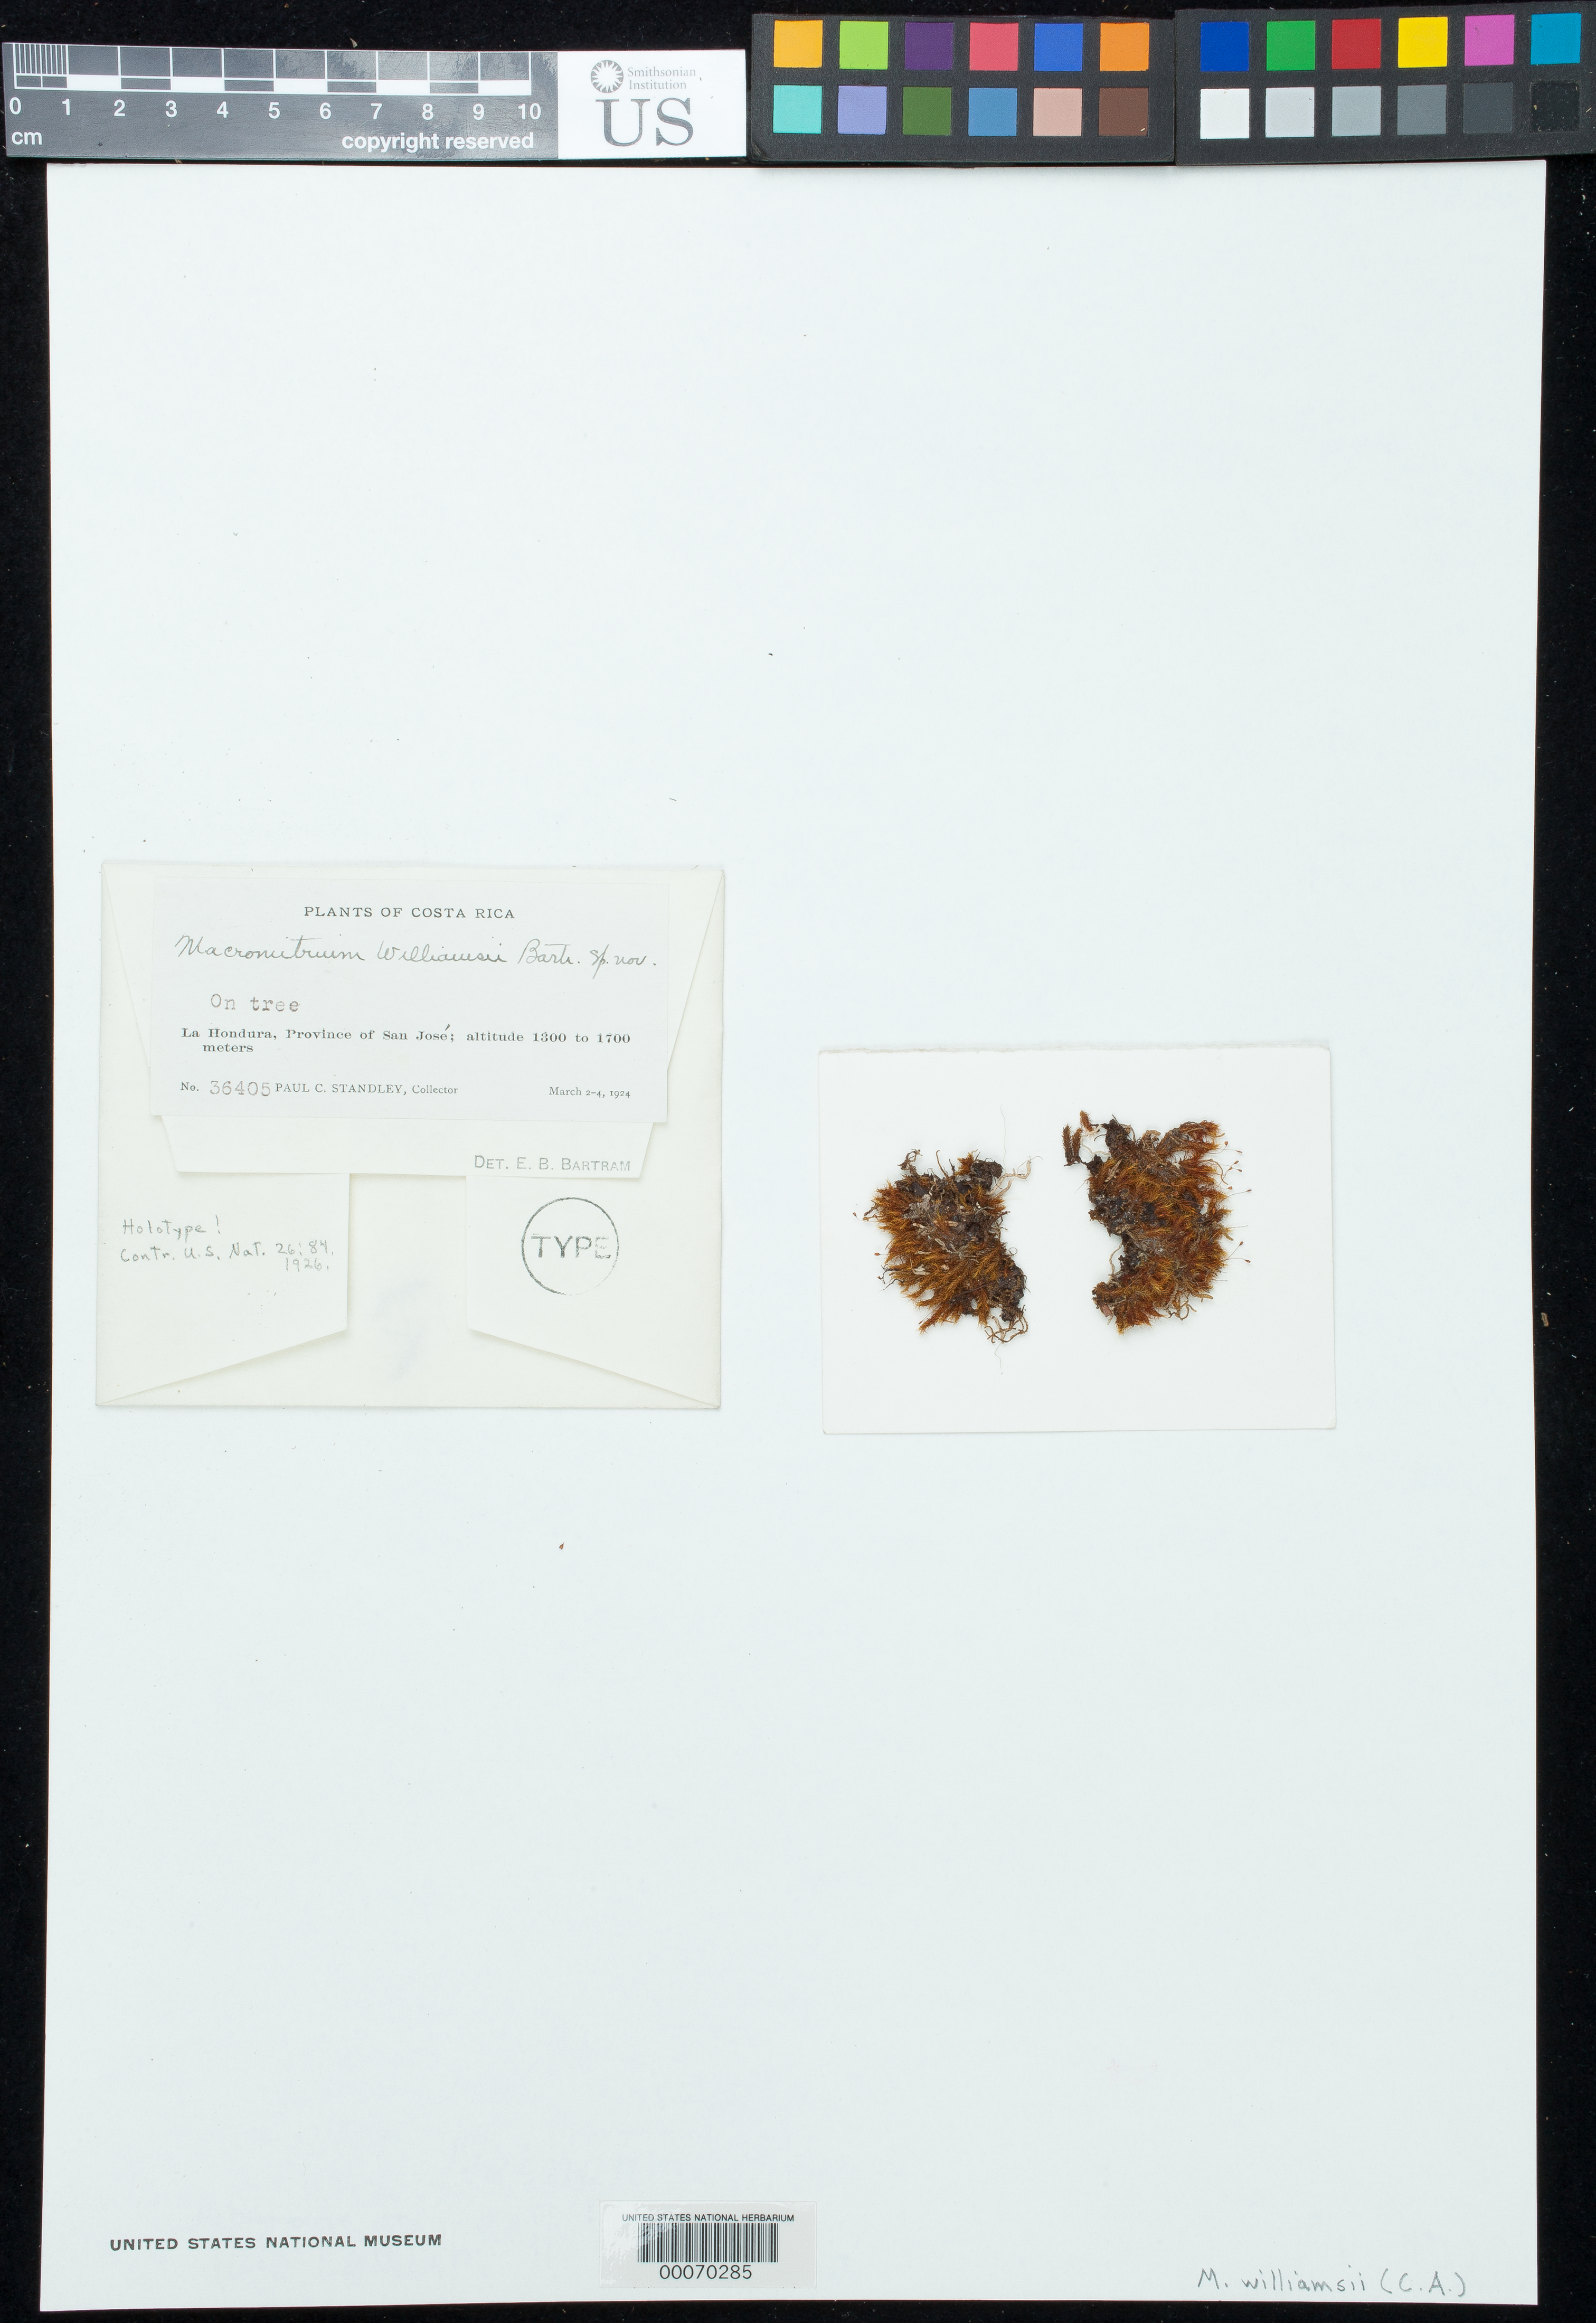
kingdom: Plantae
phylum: Bryophyta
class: Bryopsida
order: Orthotrichales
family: Orthotrichaceae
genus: Macromitrium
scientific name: Macromitrium williamsii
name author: E.B. Bartram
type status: Holotype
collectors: P. C. Standley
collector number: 36405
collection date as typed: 02 Mar 1924 to 04 Mar 1924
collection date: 1924-03-02/1924-03-04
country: Costa Rica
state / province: San José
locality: La Hondura.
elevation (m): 1300